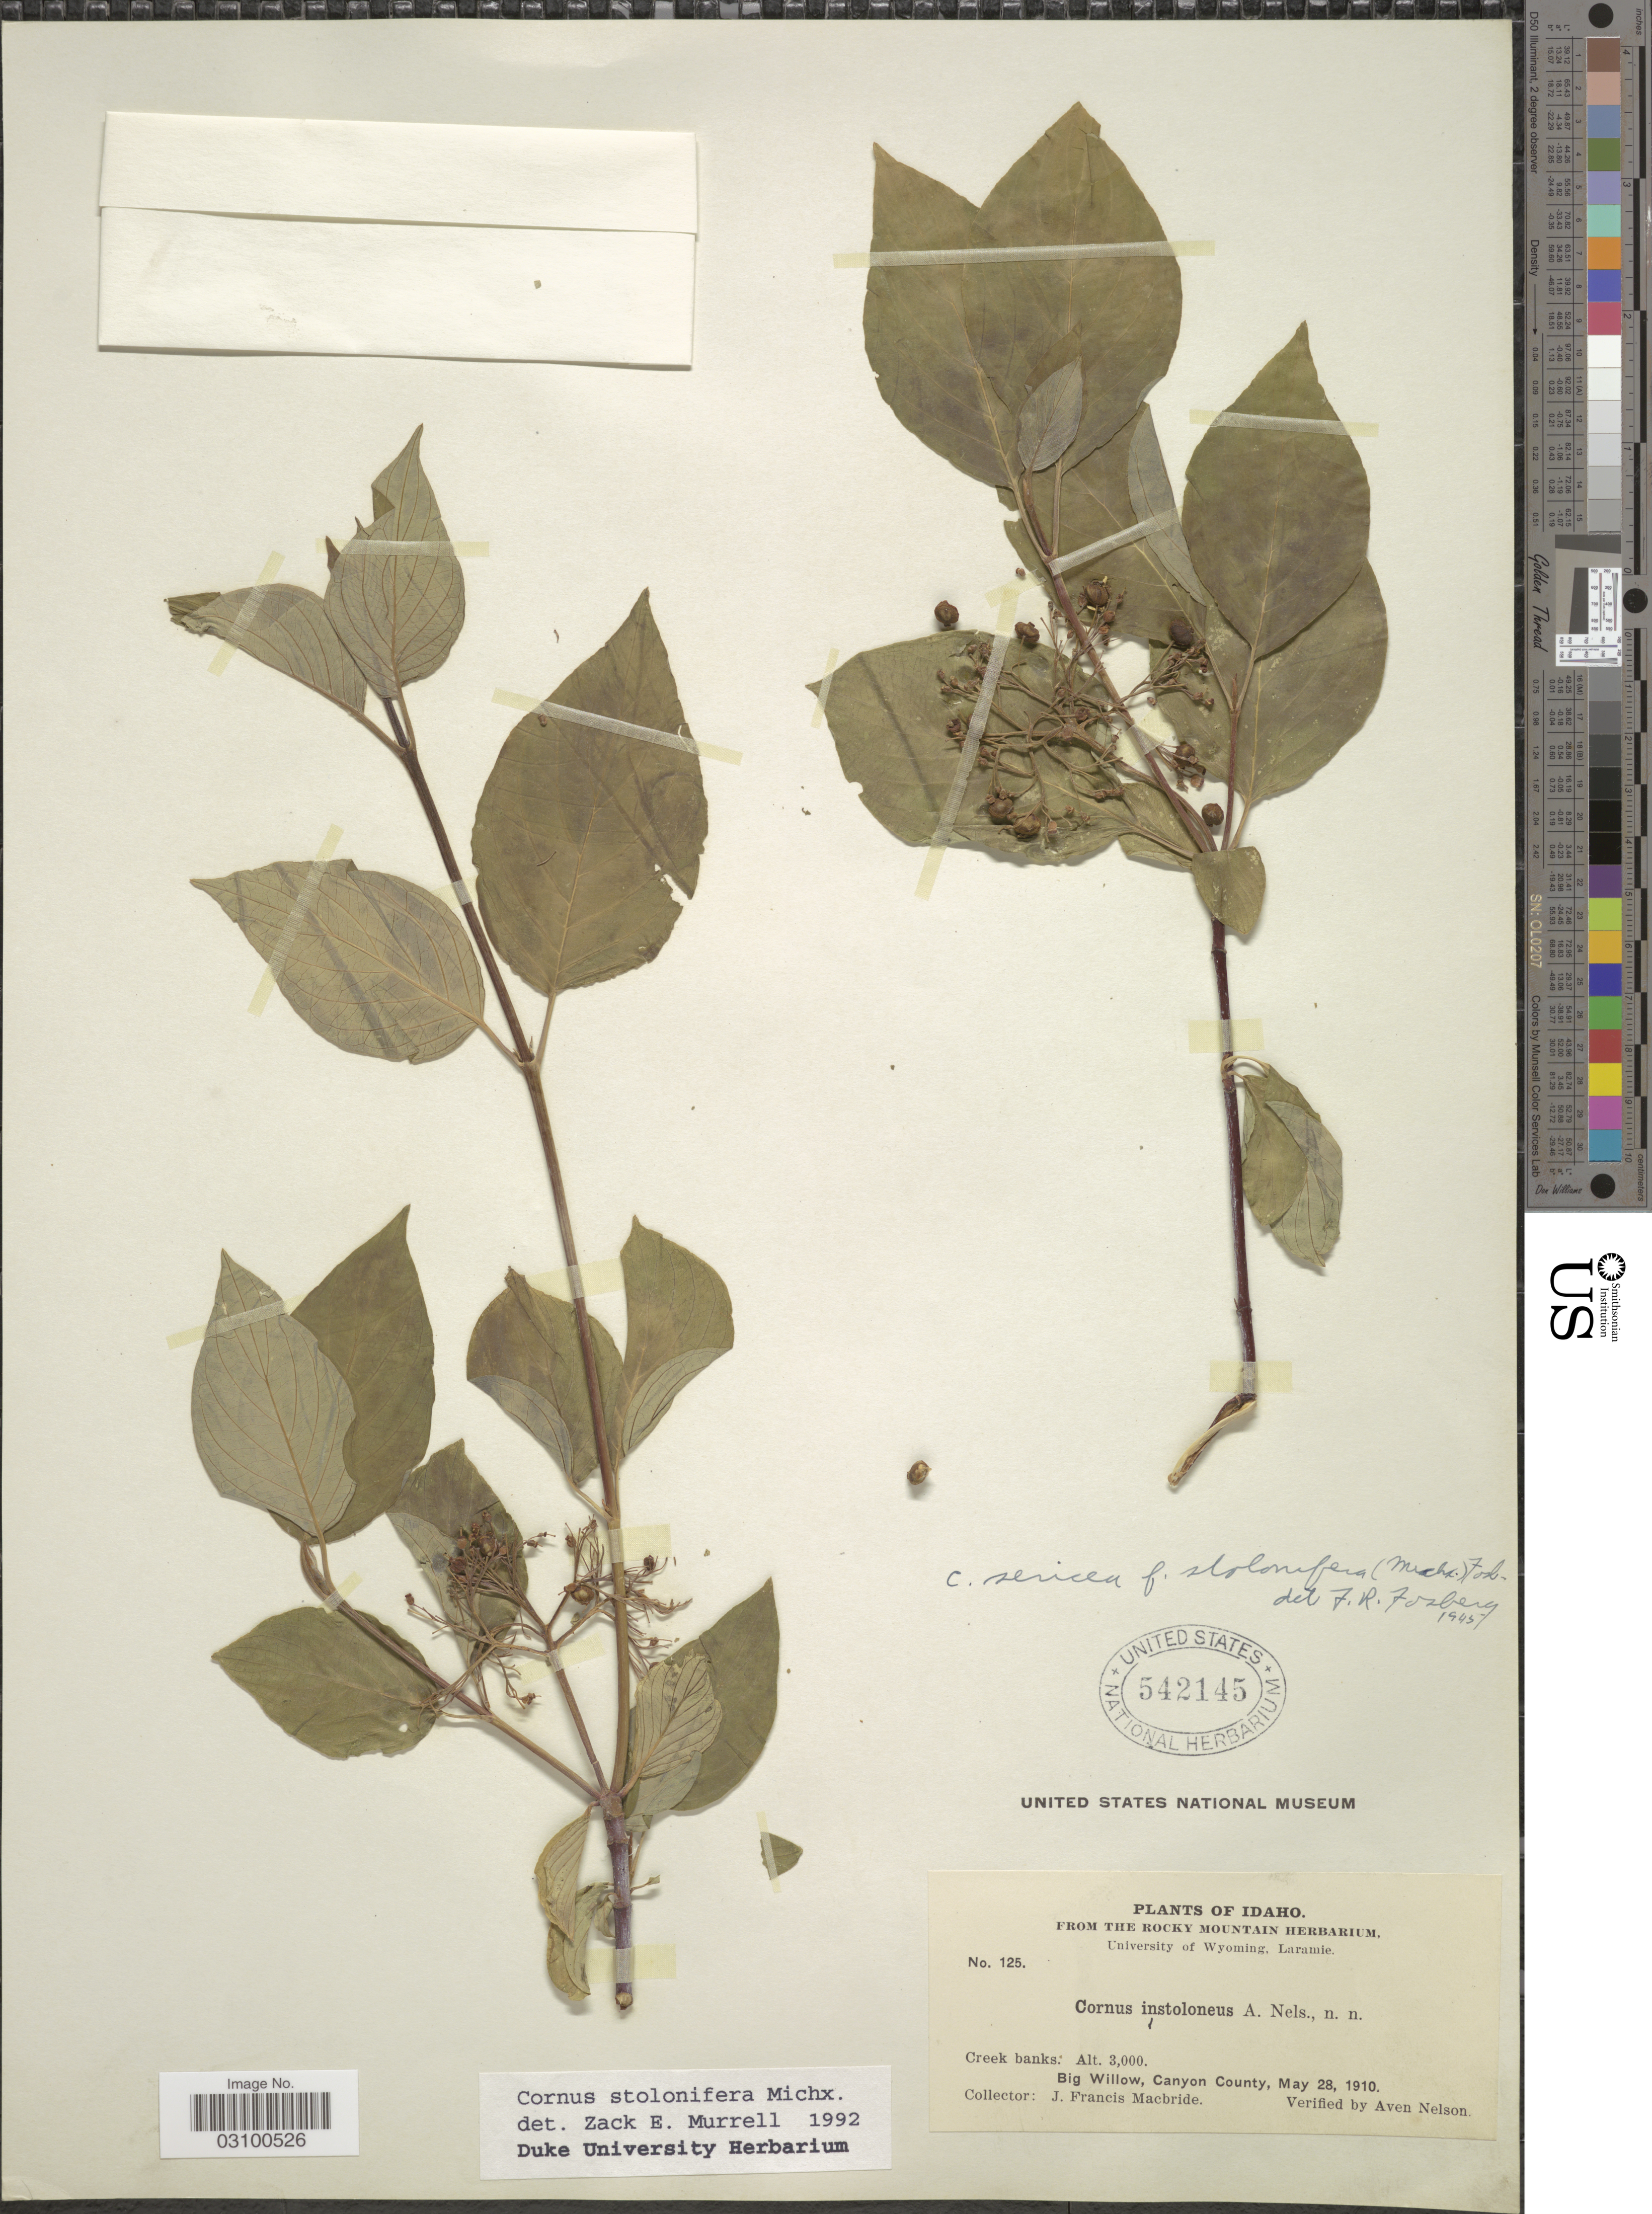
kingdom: Plantae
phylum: Tracheophyta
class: Magnoliopsida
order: Cornales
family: Cornaceae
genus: Cornus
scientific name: Cornus sericea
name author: L.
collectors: J. F. Macbride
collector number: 125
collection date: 1910-05-28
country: United States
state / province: Idaho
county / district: Canyon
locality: Creek banks. Big Willow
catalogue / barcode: US 512145